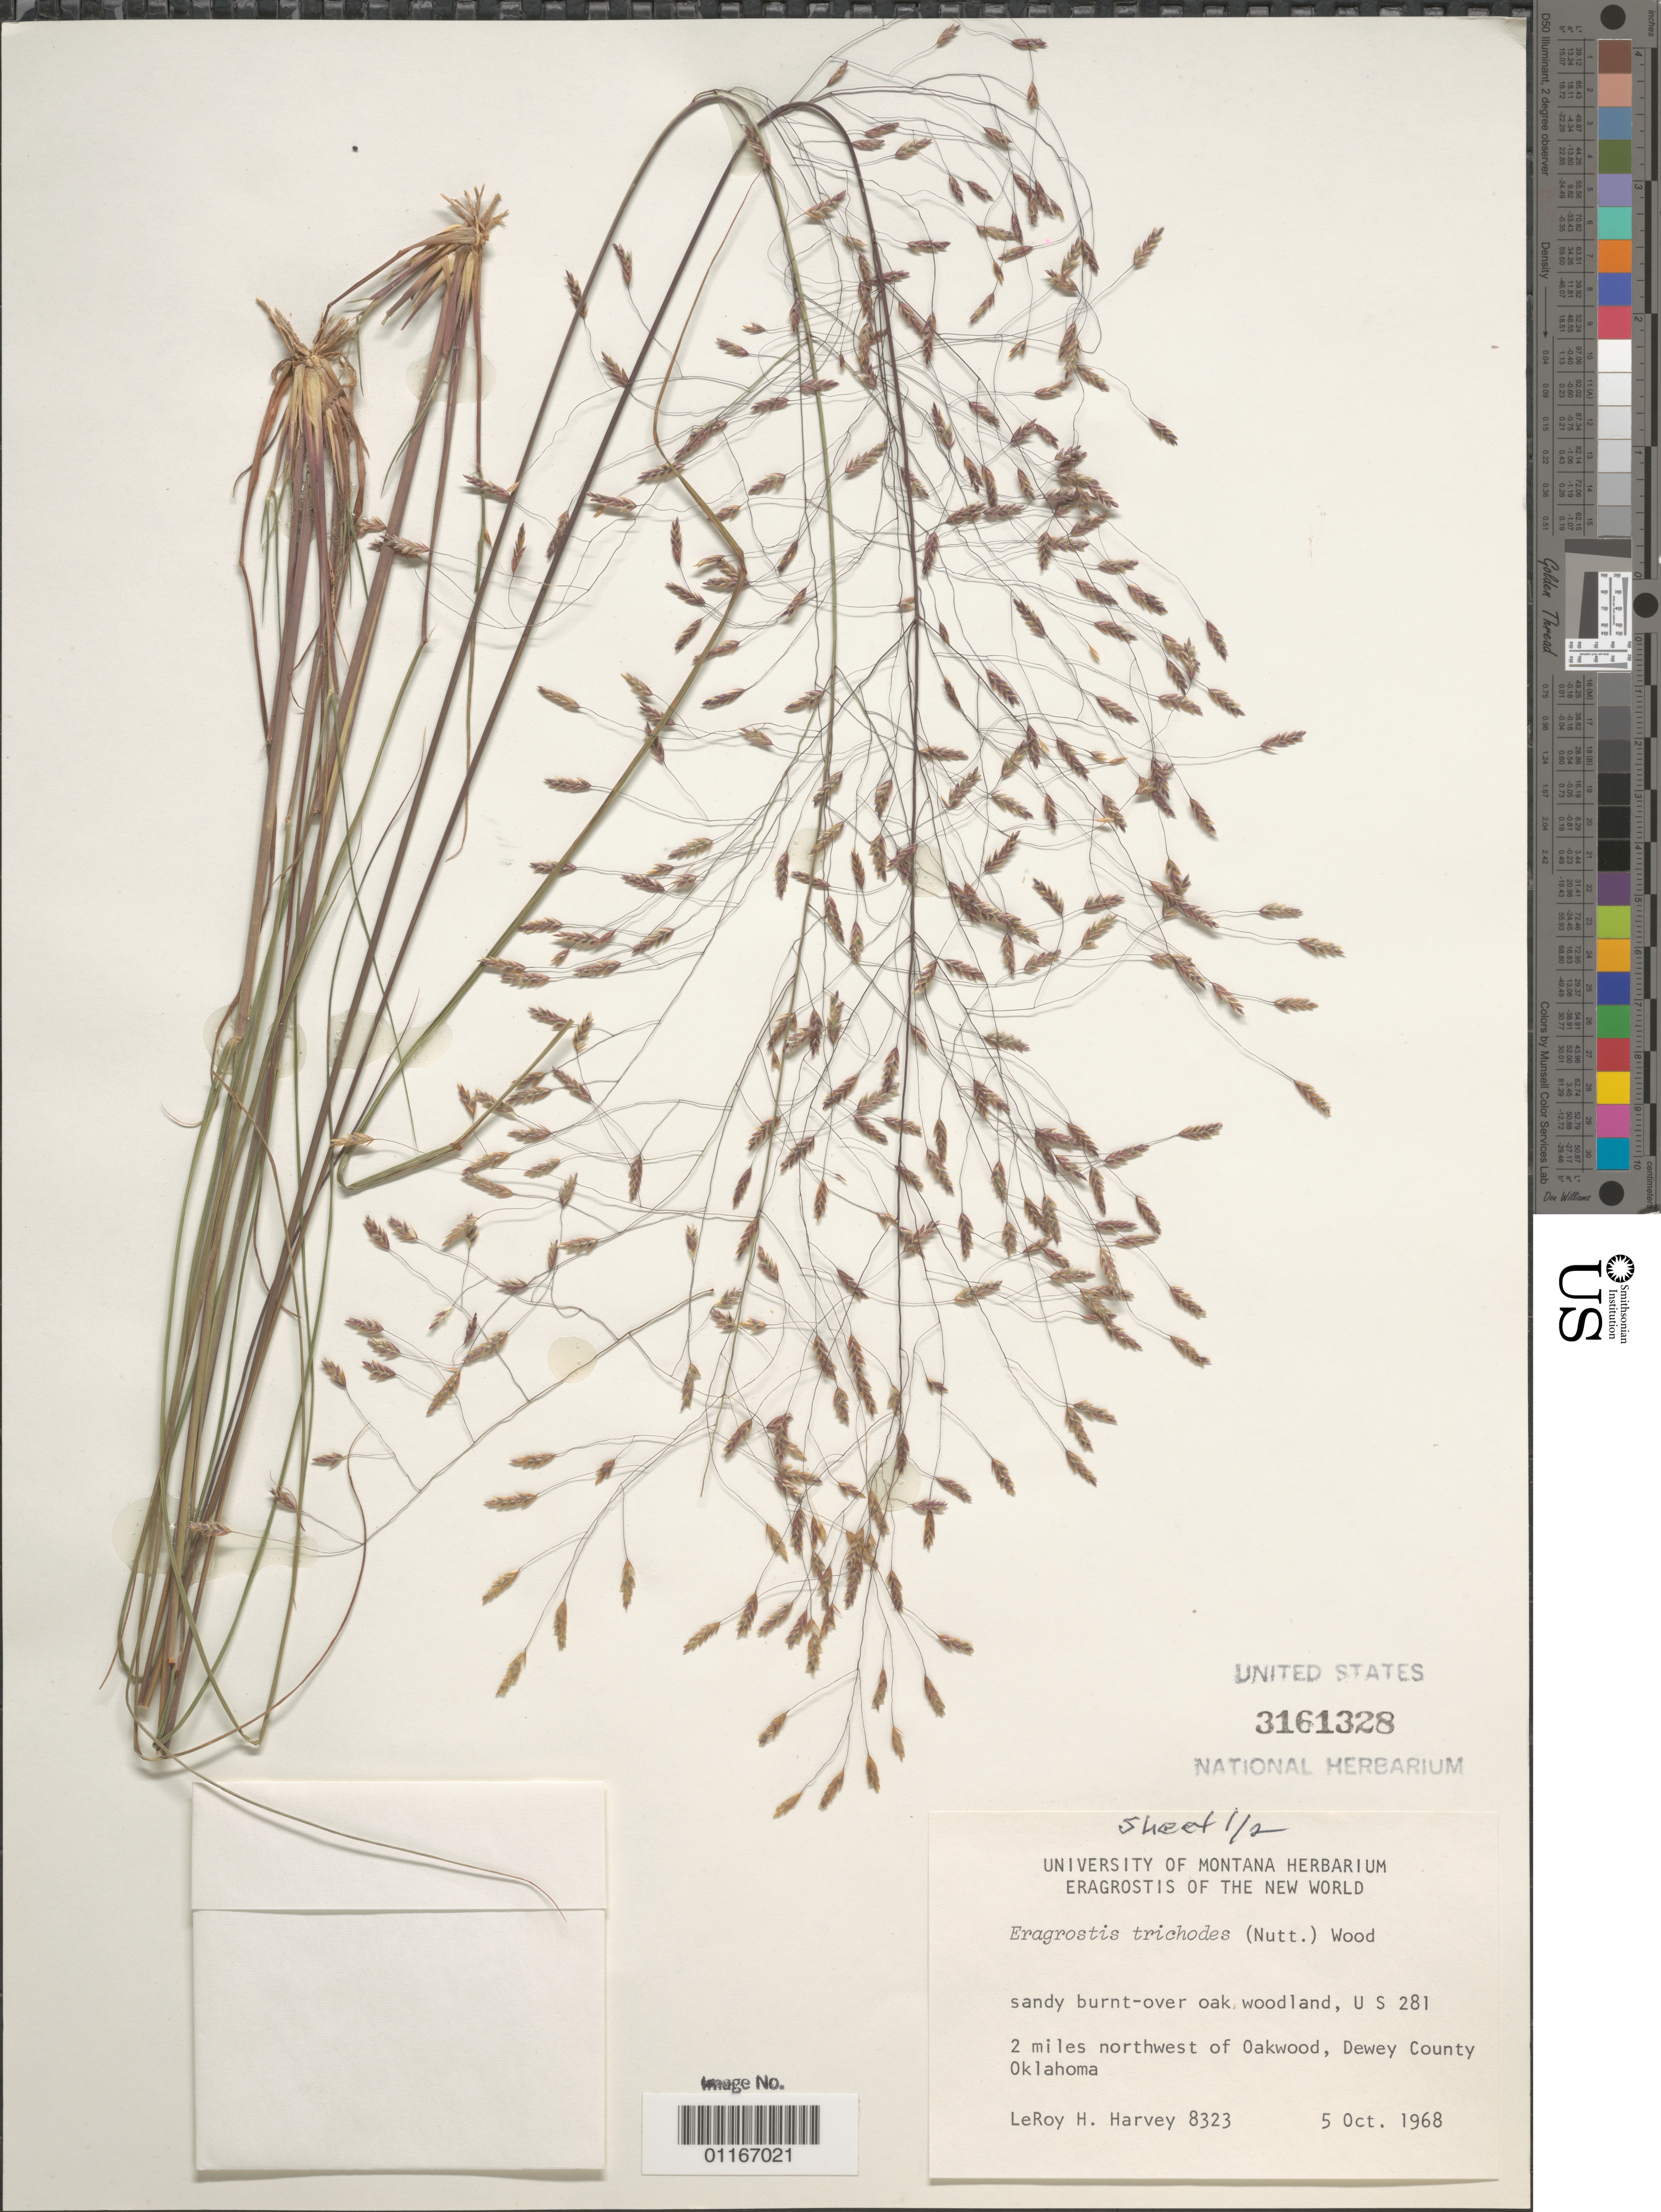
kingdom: Plantae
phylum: Tracheophyta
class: Liliopsida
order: Poales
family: Poaceae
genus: Eragrostis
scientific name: Eragrostis trichodes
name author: (Nutt.) Alph. Wood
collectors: L. H. Harvey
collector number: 8323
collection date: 1968-10-05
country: United States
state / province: Oklahoma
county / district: Dewey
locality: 2 miles northwest of Oakwood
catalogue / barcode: US 3161328